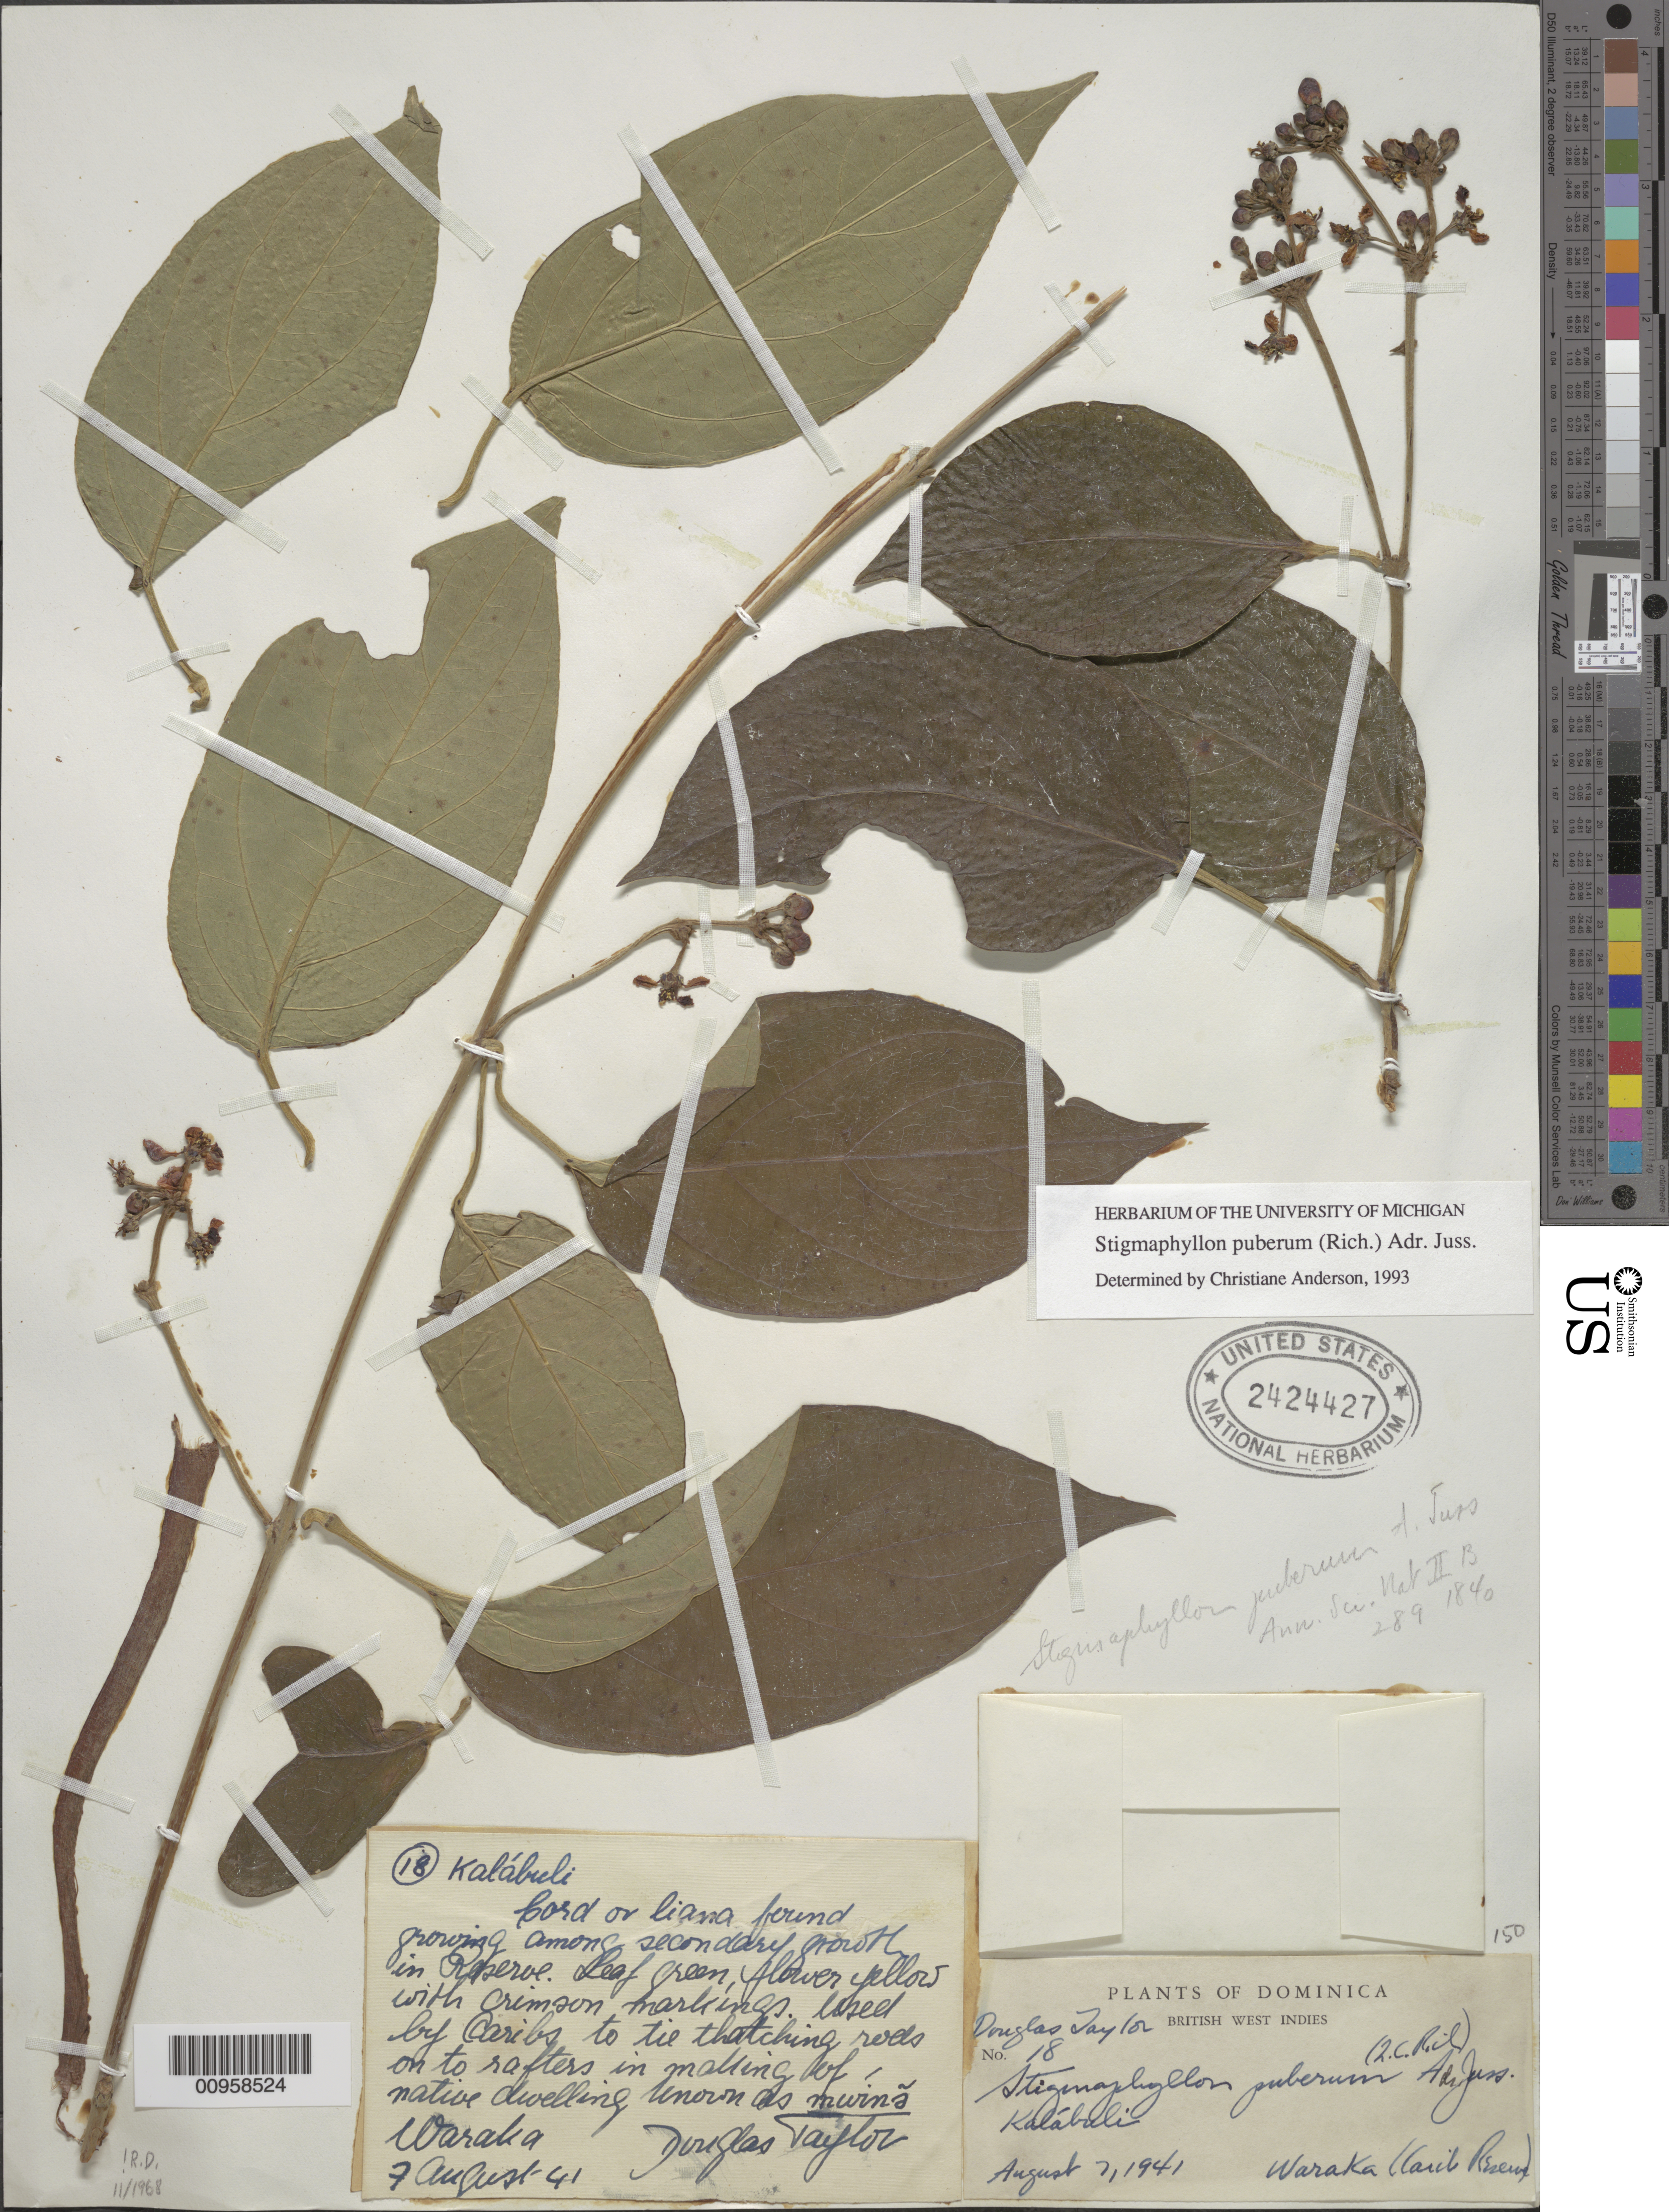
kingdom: Plantae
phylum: Tracheophyta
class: Magnoliopsida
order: Malpighiales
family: Malpighiaceae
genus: Stigmaphyllon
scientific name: Stigmaphyllon puberum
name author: (Rich.) A. Juss.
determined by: Anderson, C.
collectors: D. Taylor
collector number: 18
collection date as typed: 07 Aug 1941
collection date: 1941-08-07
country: Dominica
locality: Waraka (Carib Reserve)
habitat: Growing among secondary growth in reserve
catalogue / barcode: US 2424427